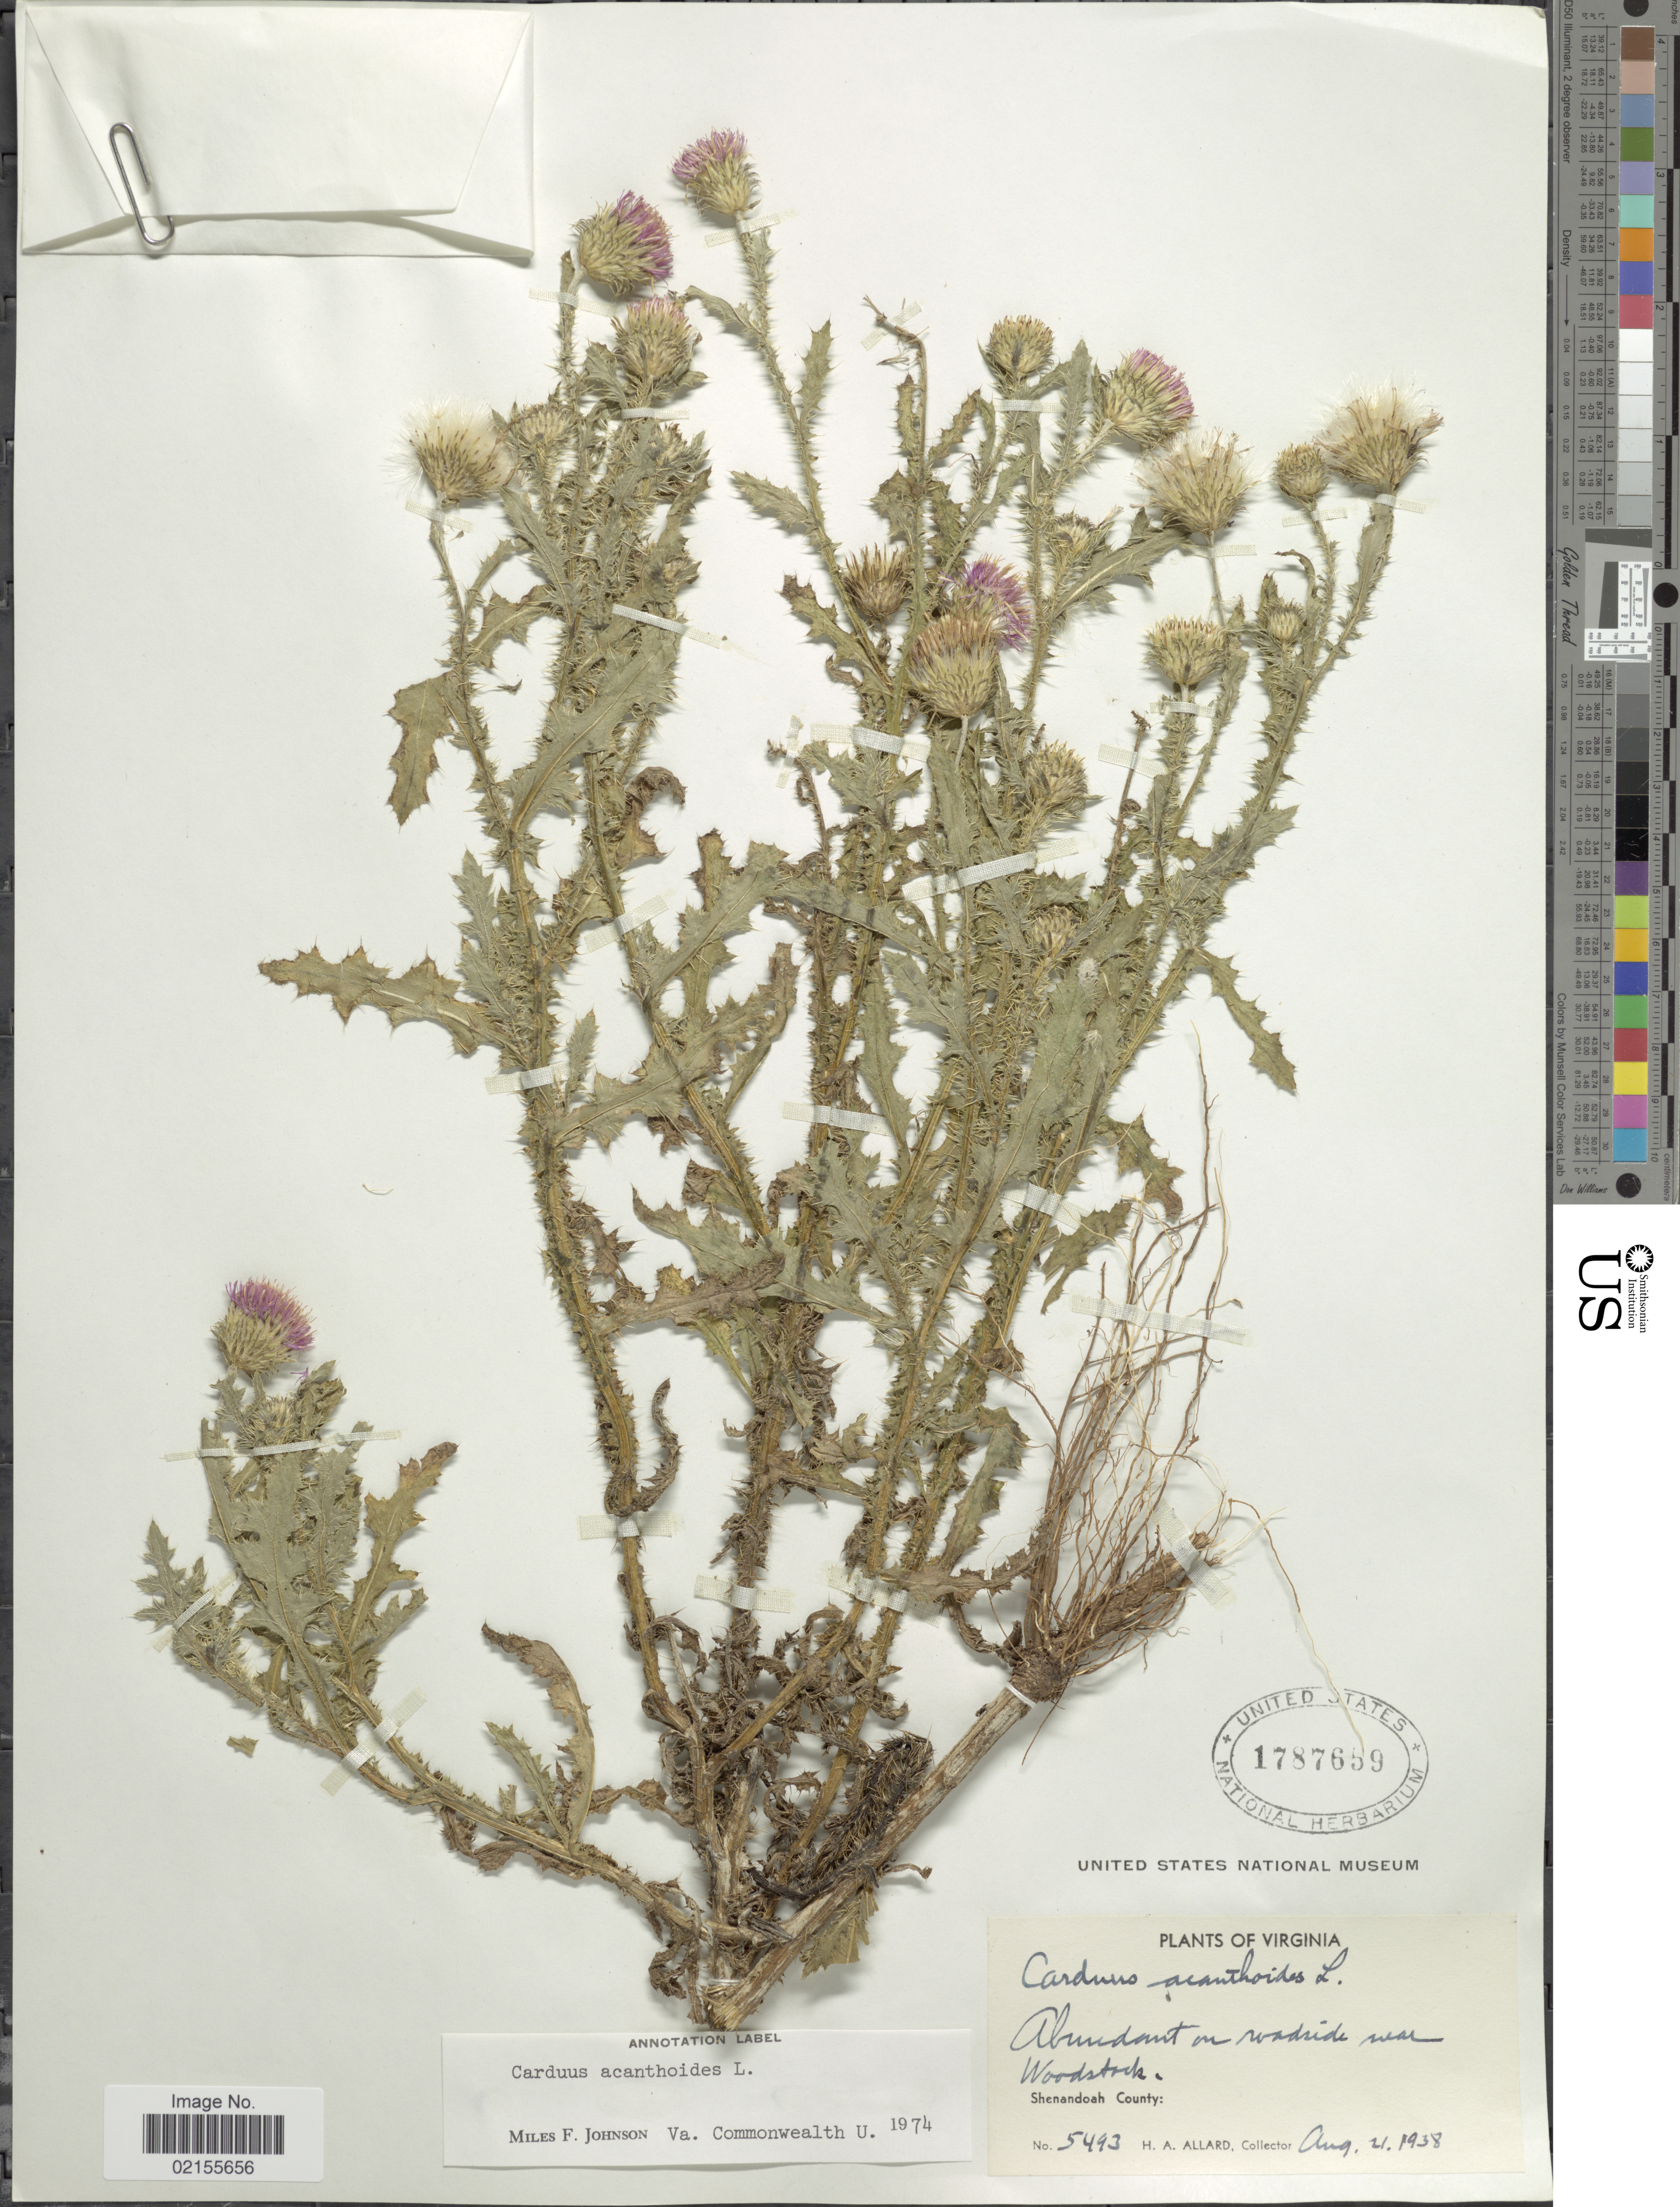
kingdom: Plantae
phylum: Tracheophyta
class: Magnoliopsida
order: Asterales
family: Asteraceae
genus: Carduus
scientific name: Carduus acanthoides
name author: L.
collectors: H. A. Allard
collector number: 5493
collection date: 1938-08-21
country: United States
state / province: Virginia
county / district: Shenandoah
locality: Abundant on roadside near Woodstock, Shenandoah County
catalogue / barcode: US 1787659